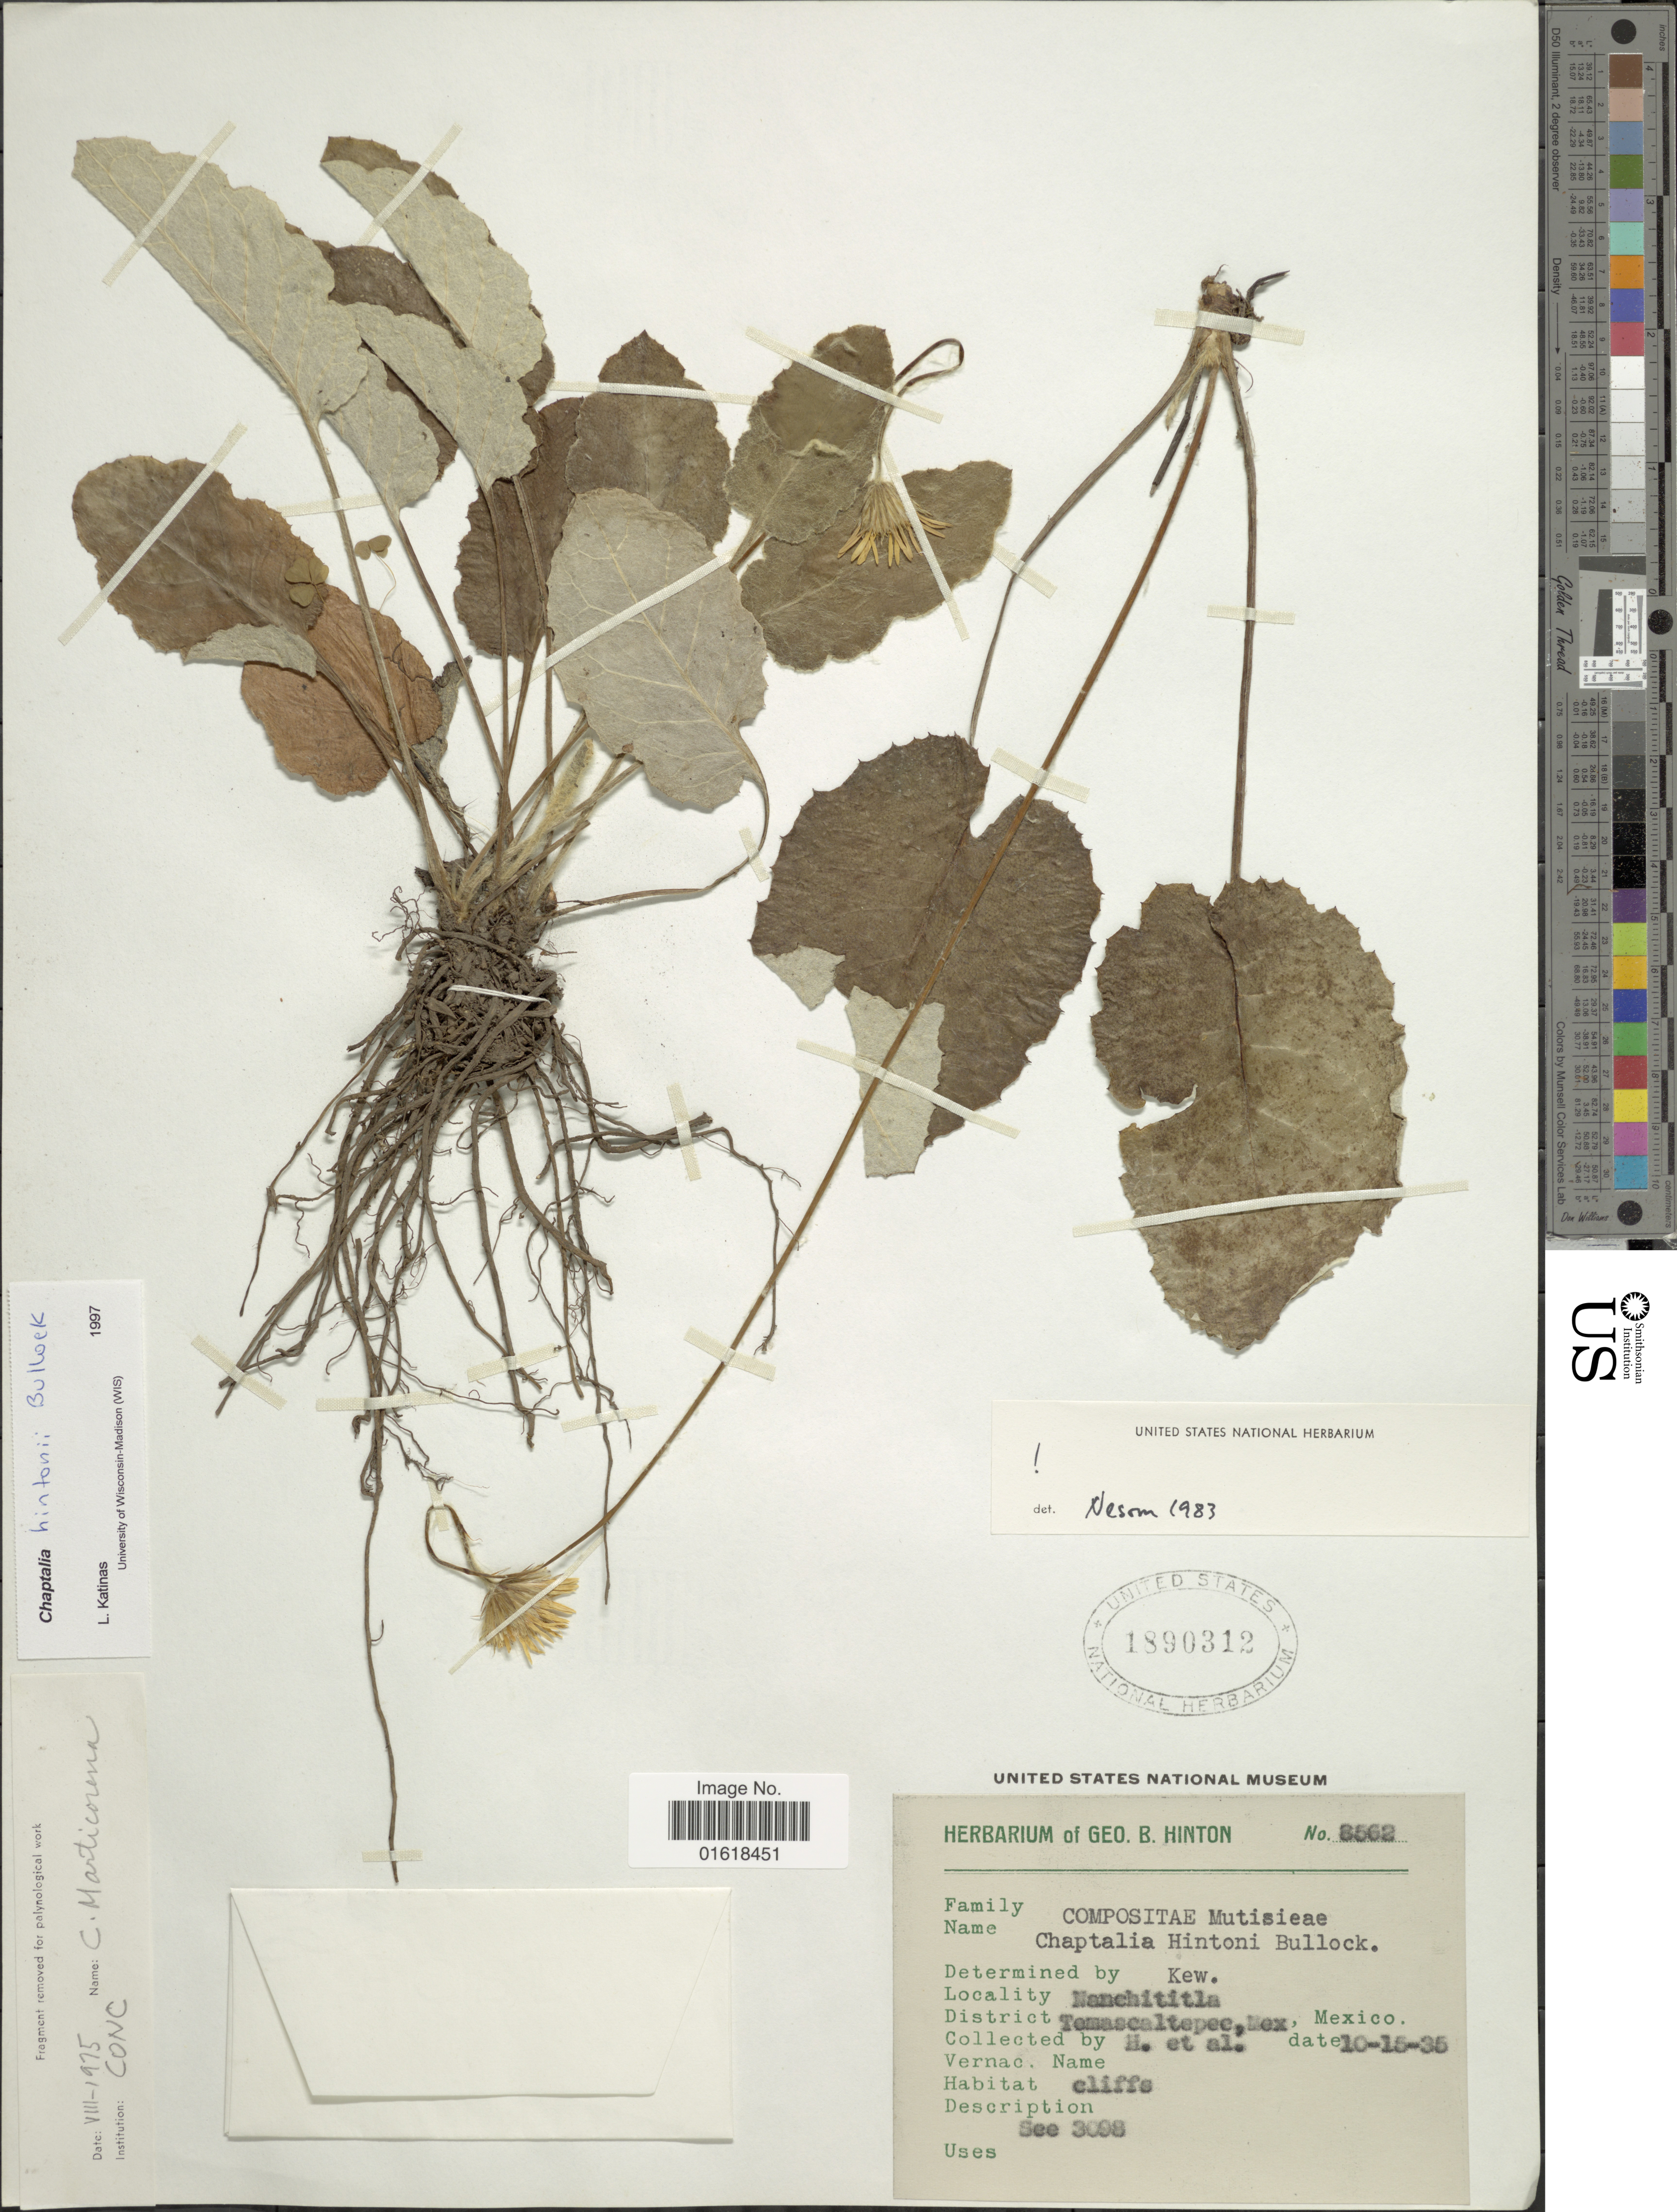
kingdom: Plantae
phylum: Tracheophyta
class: Magnoliopsida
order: Asterales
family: Asteraceae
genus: Chaptalia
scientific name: Chaptalia hintoni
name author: Bullock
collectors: G. B. Hinton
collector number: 8562*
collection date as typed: Transcribed d/m/y: 15/10/35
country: Mexico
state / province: México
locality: Nanchititla. District Temascaltepec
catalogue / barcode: US 1890312